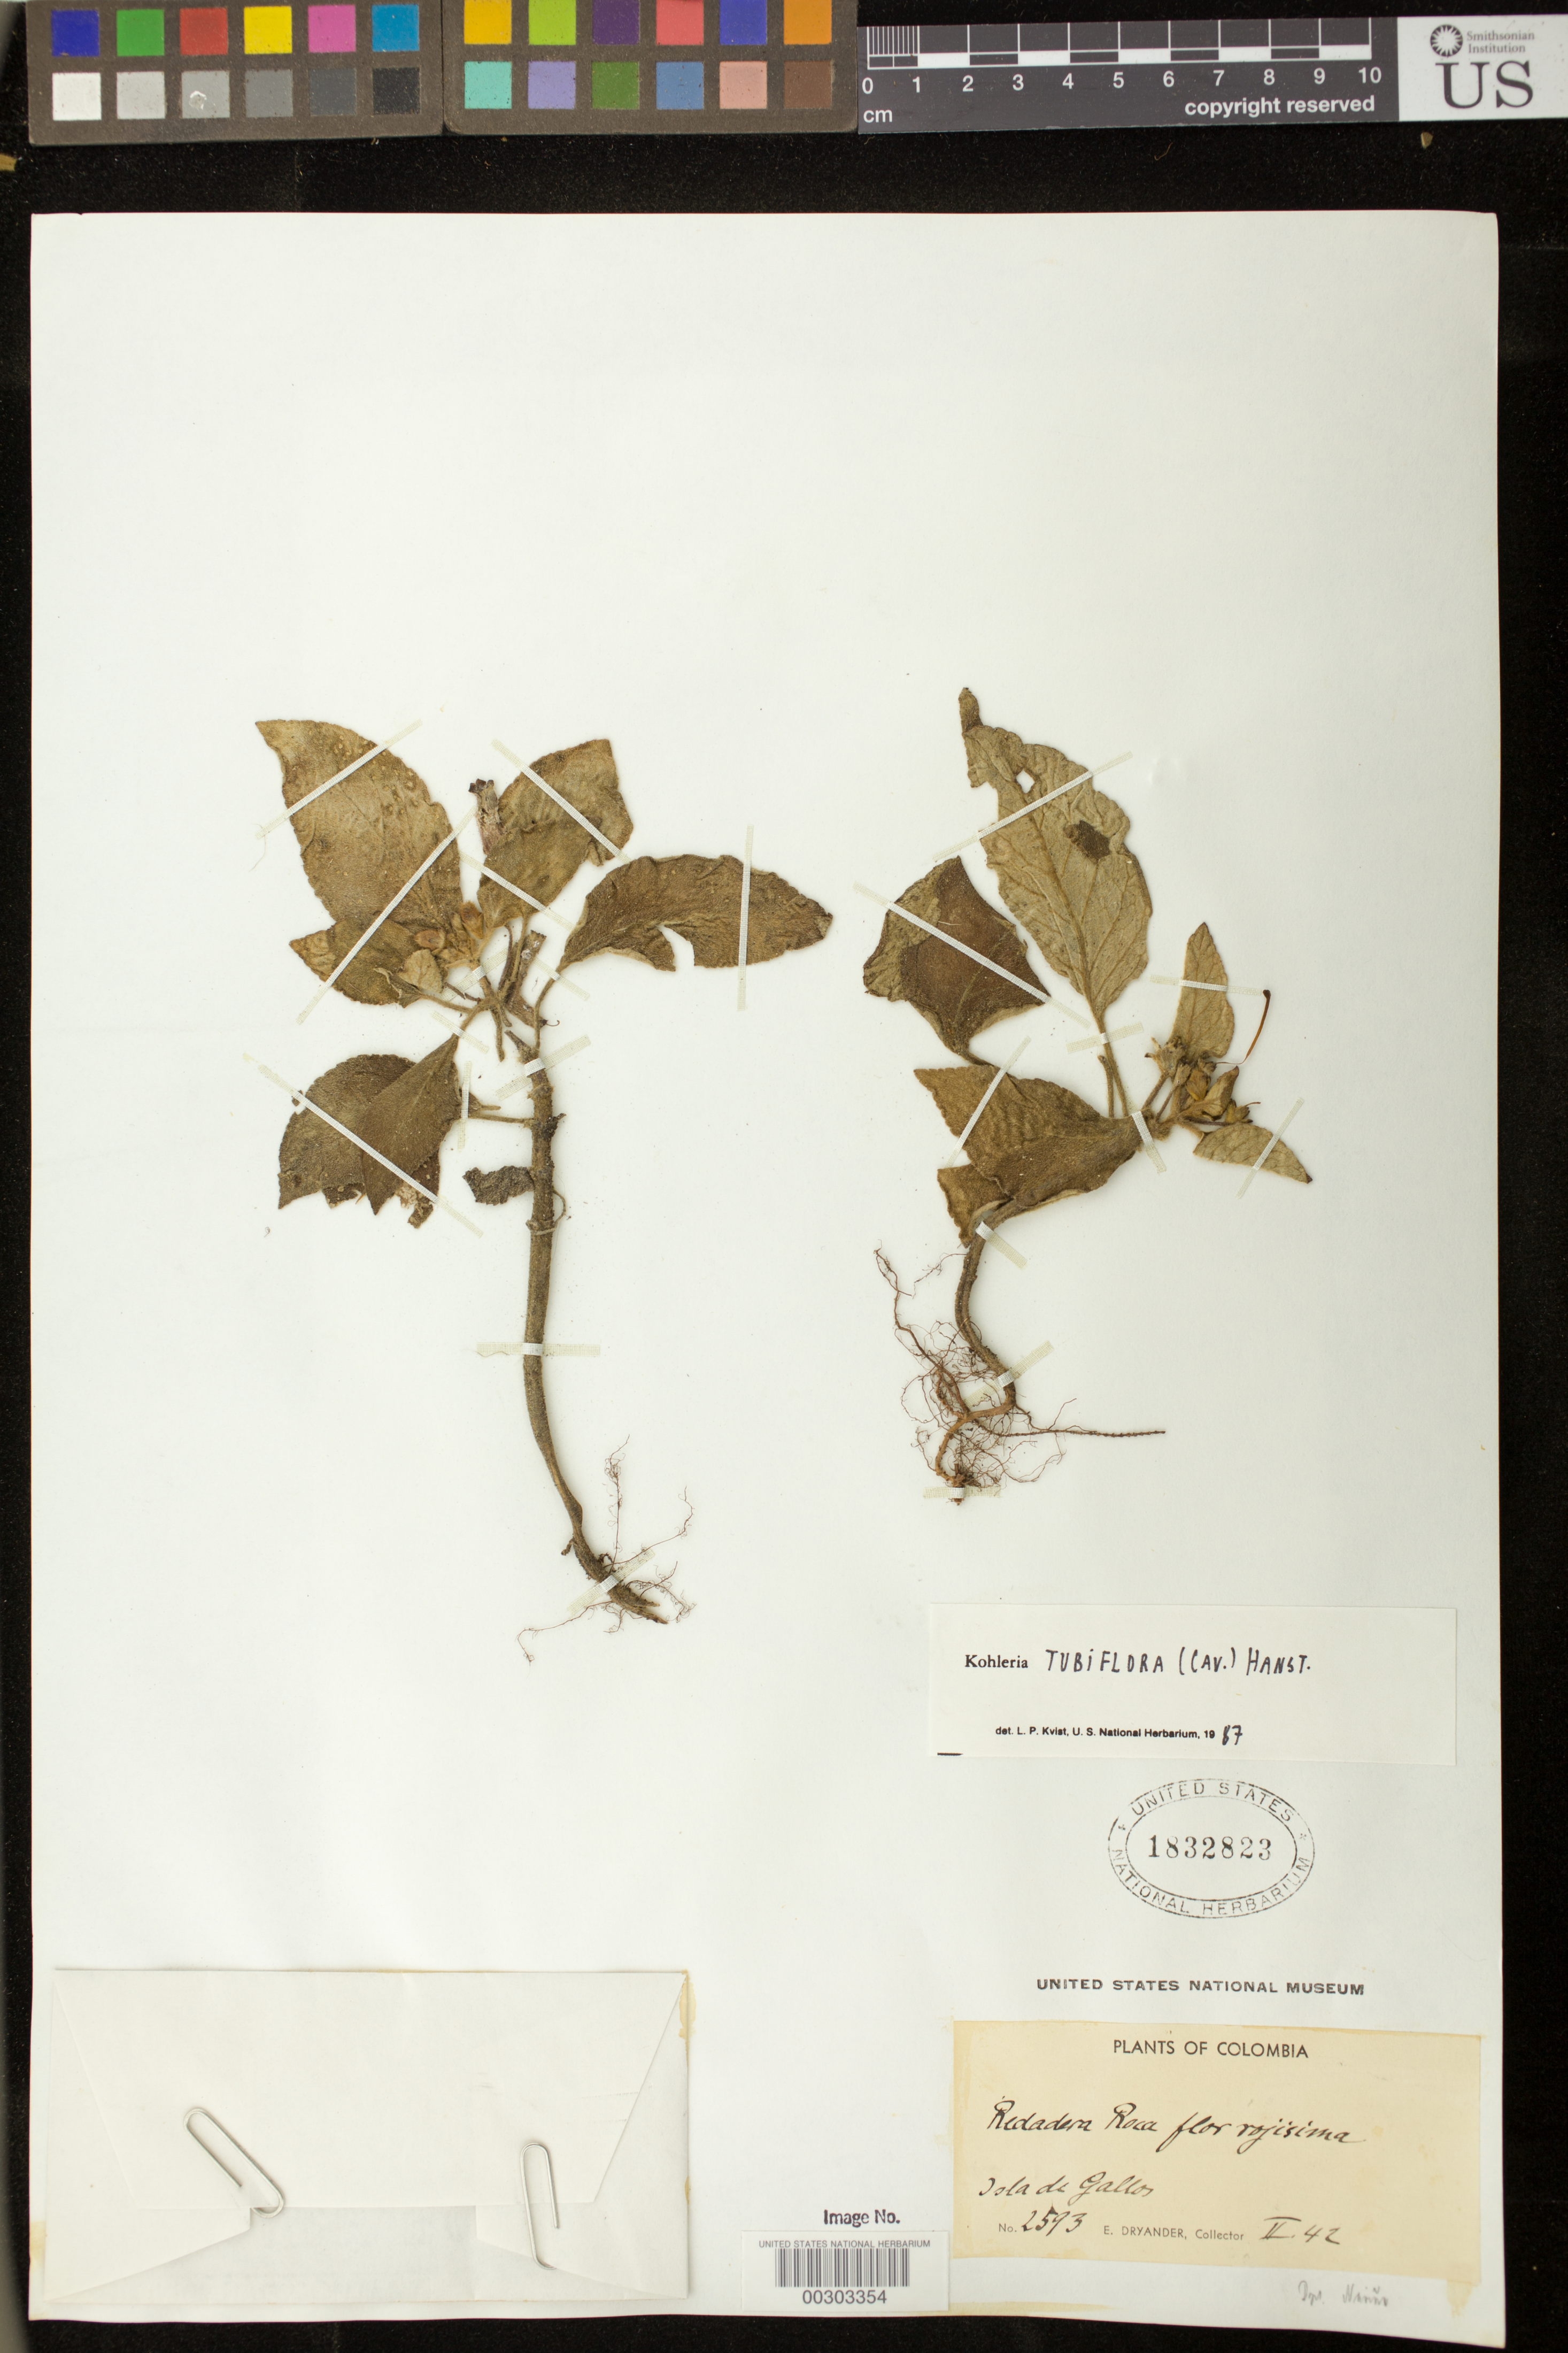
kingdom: Plantae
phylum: Tracheophyta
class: Magnoliopsida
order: Lamiales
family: Gesneriaceae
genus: Kohleria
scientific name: Kohleria tubiflora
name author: (Cav.) Hanst.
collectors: E. I. Dryander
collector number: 2593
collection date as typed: Feb 1942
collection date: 1942-02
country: Colombia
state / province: Nariño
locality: Isla de Gallos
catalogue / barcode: US 1832823